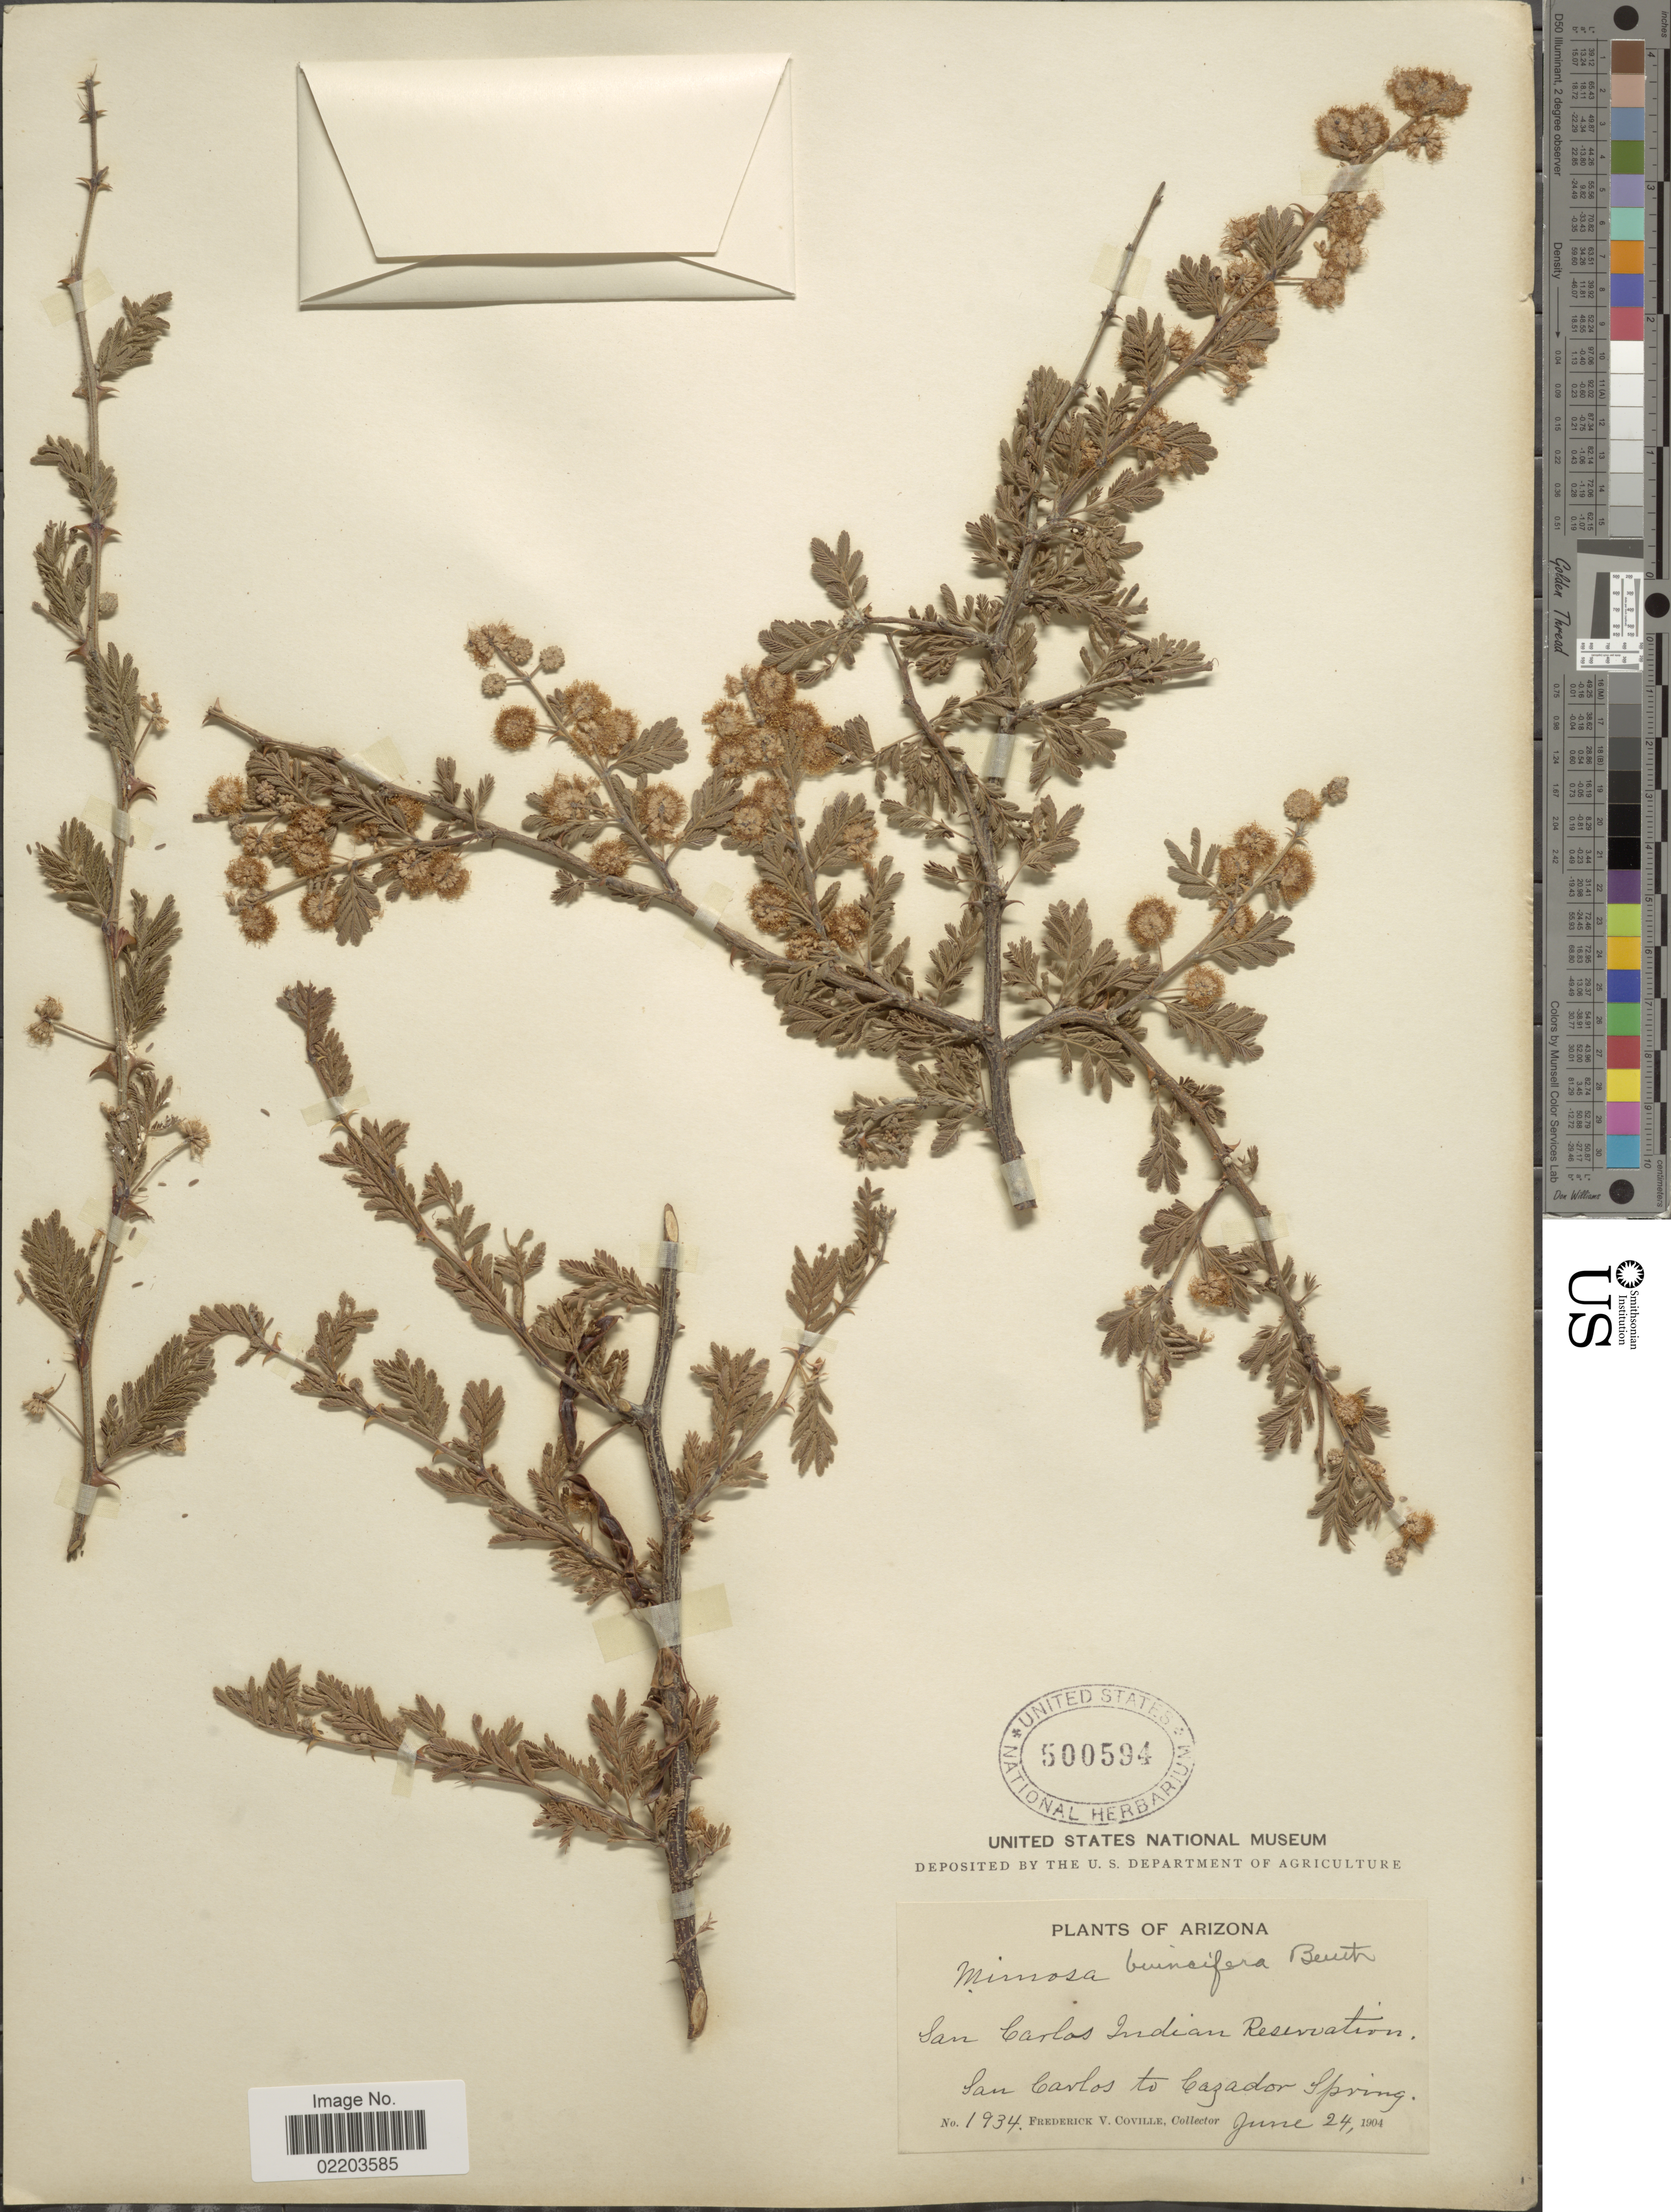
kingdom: Plantae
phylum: Tracheophyta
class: Magnoliopsida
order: Fabales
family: Fabaceae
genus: Mimosa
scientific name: Mimosa biuncifera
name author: Benth.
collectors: F. V. Coville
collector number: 1934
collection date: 1904-06-24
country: United States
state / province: Arizona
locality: San Carlos Indian Reservation. San Carlos to Cazador Spring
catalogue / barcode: US 500594